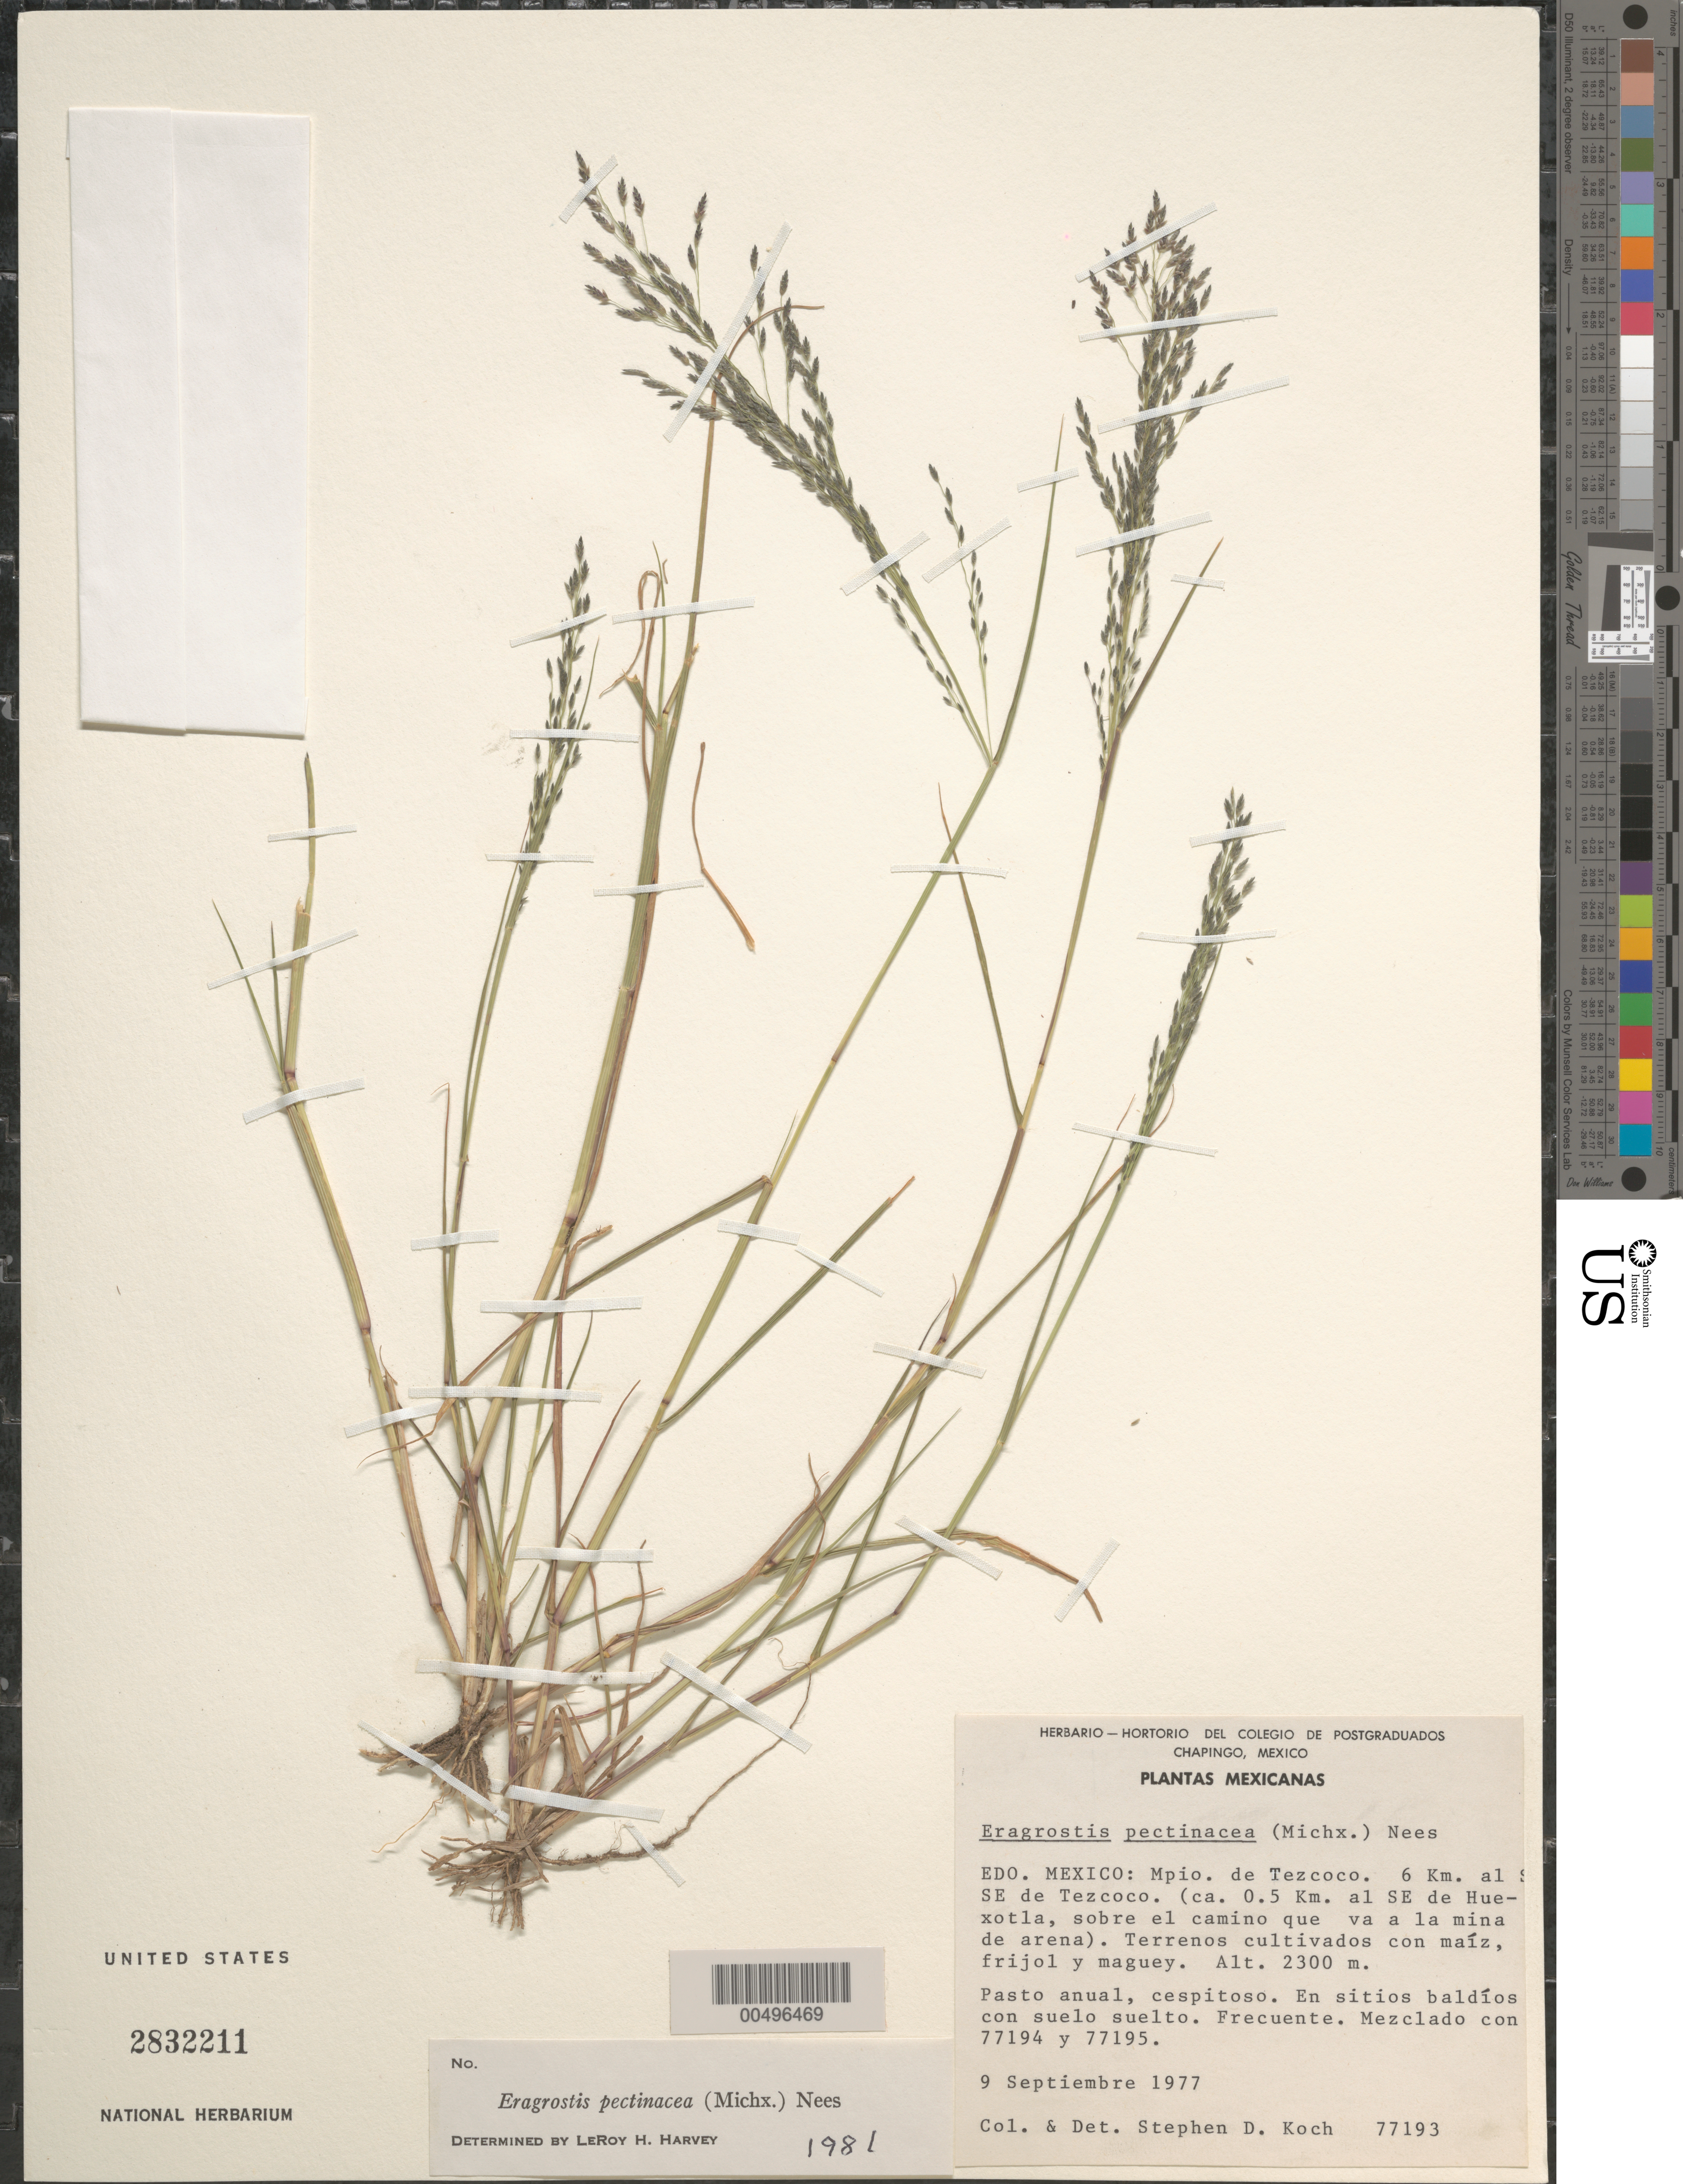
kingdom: Plantae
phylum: Tracheophyta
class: Liliopsida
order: Poales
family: Poaceae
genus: Eragrostis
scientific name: Eragrostis pectinacea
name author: (Michx.) Nees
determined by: Harvey, L. H.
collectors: S. D. Koch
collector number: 77193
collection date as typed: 9 Sep 1977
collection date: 1977-09-09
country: Mexico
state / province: México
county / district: Texcoco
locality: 6 km SE of Tezcoco (ca. 0.5 km SE of Huexotla, sobre el camino que va a la Mina de Arena)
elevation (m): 2300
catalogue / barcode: US 2832211